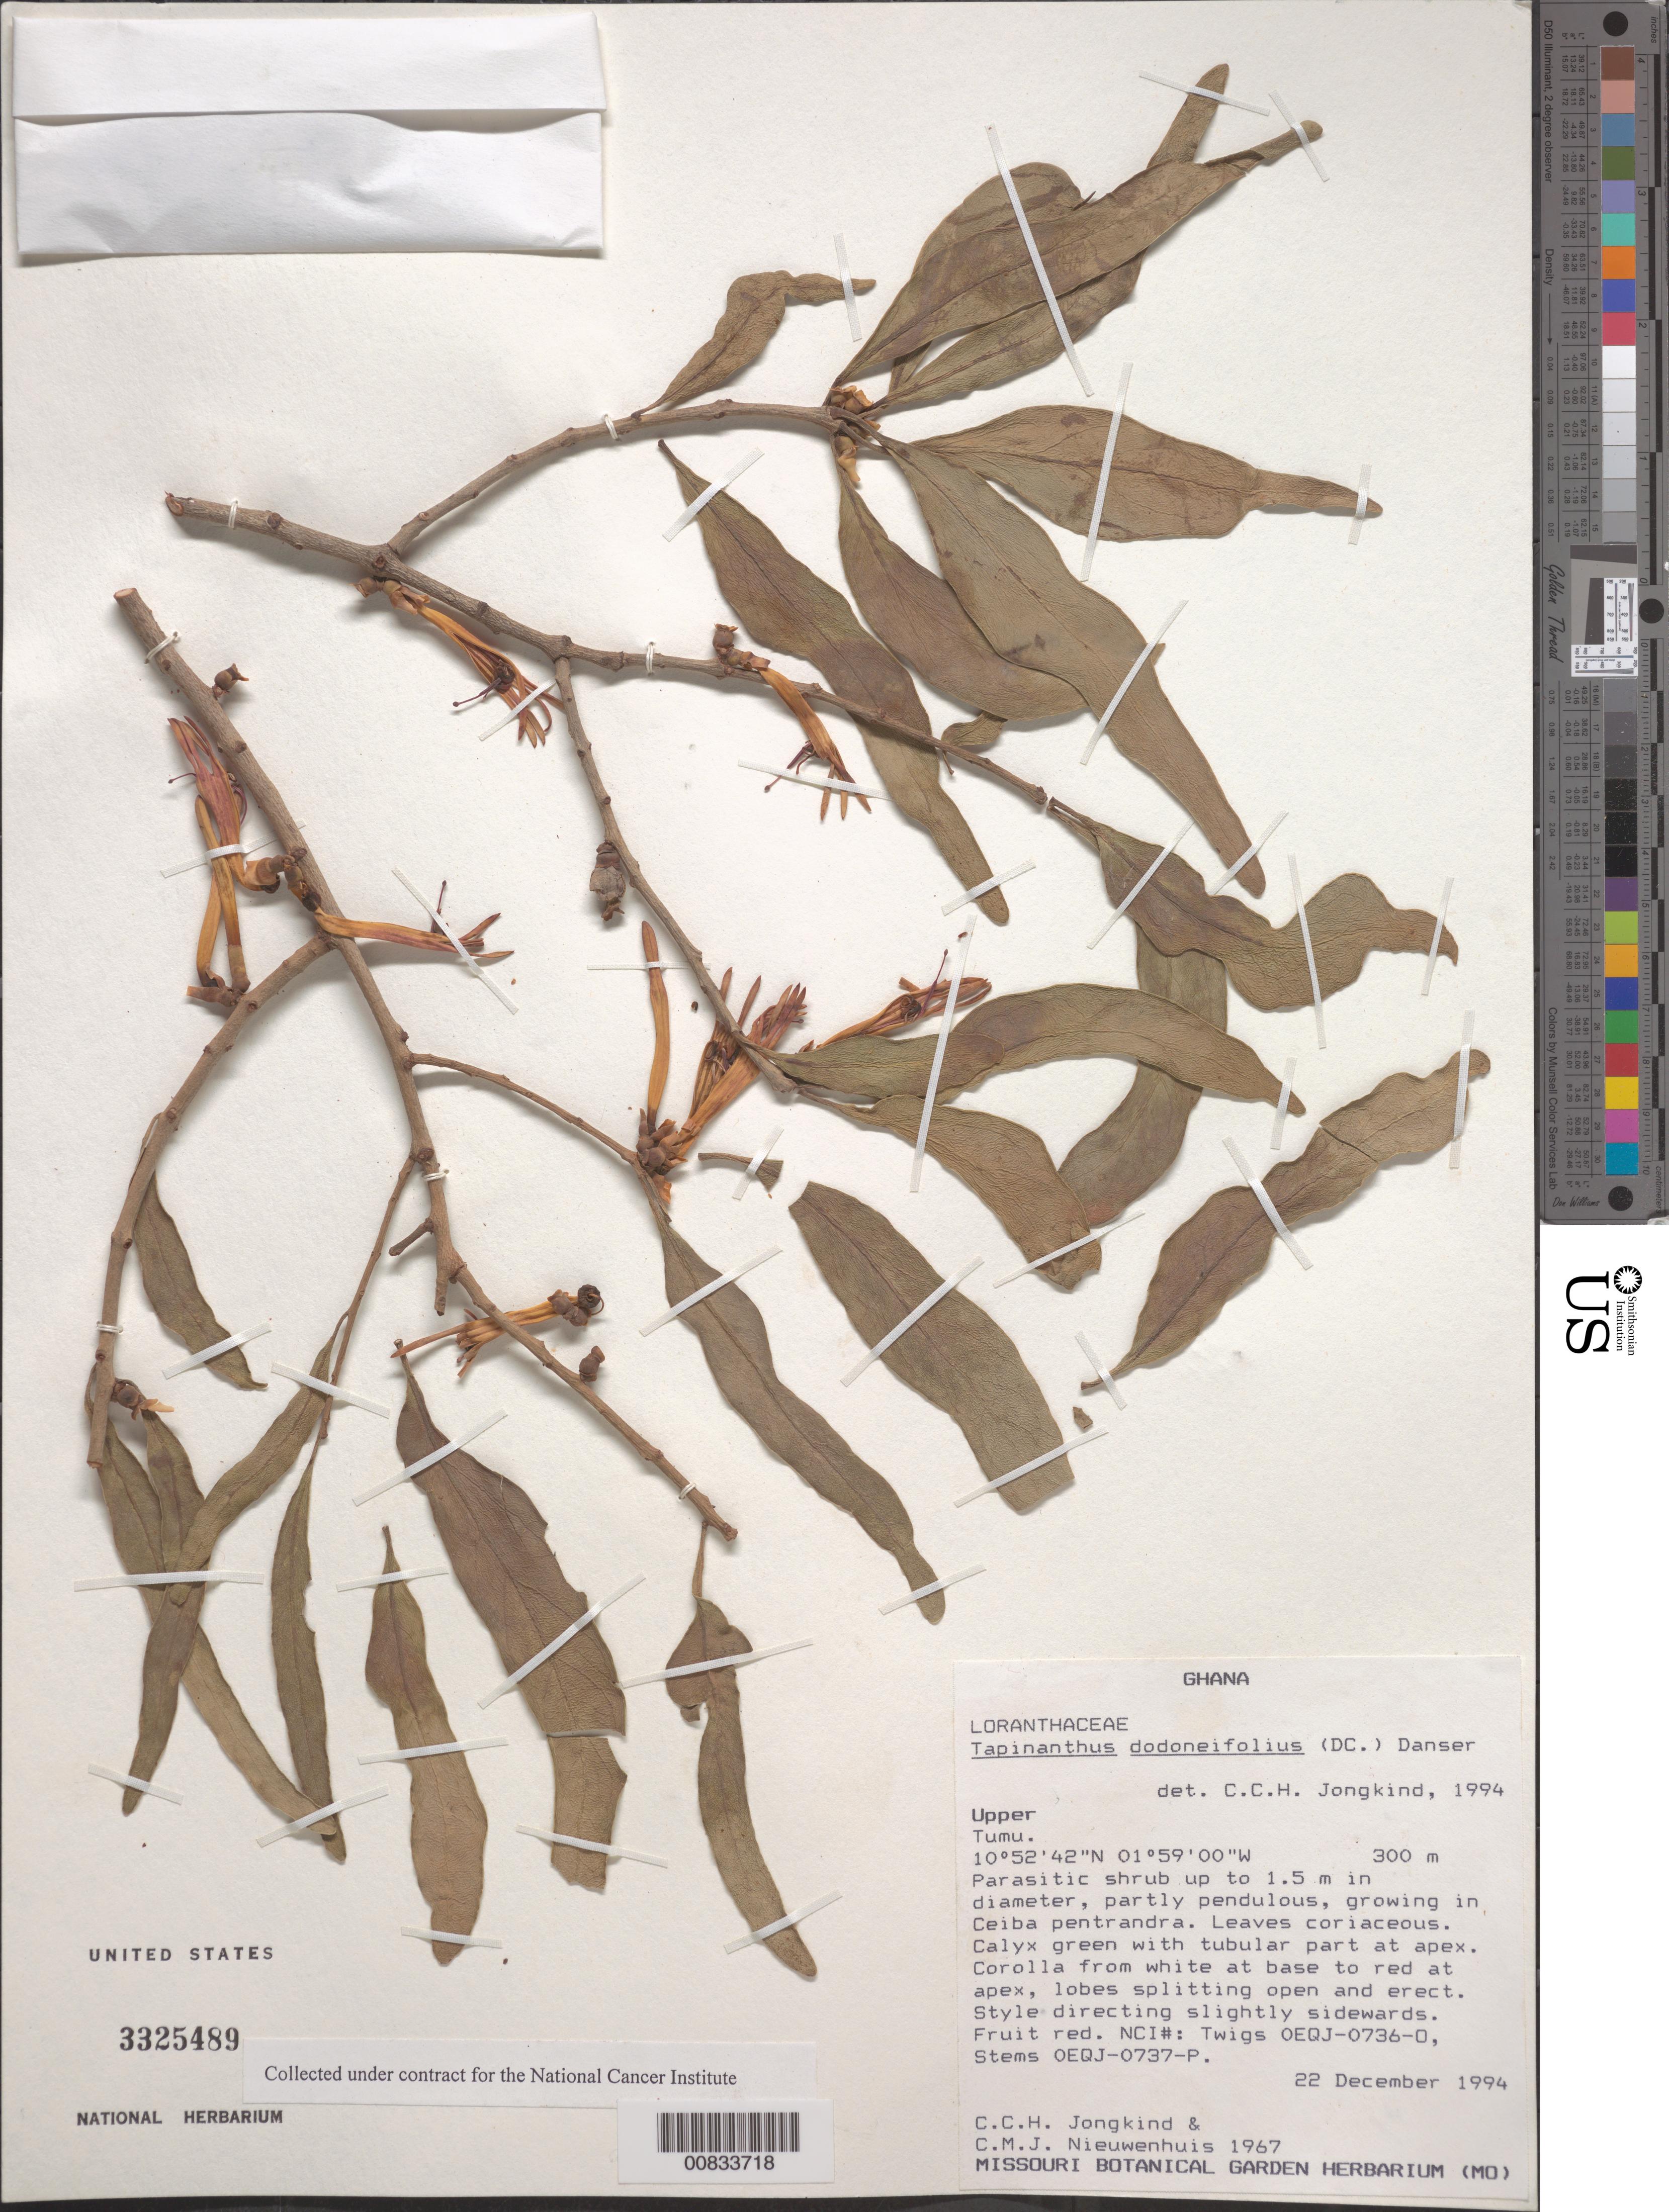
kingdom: Plantae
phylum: Tracheophyta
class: Magnoliopsida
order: Santalales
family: Loranthaceae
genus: Tapinanthus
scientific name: Tapinanthus dodoneifolius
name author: (DC.) Danser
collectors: C. C. Jongkind & C. Nieuwenhuis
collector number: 1967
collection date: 1994-12-22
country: Ghana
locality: Upper. Tumu.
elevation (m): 300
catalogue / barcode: US 3325489